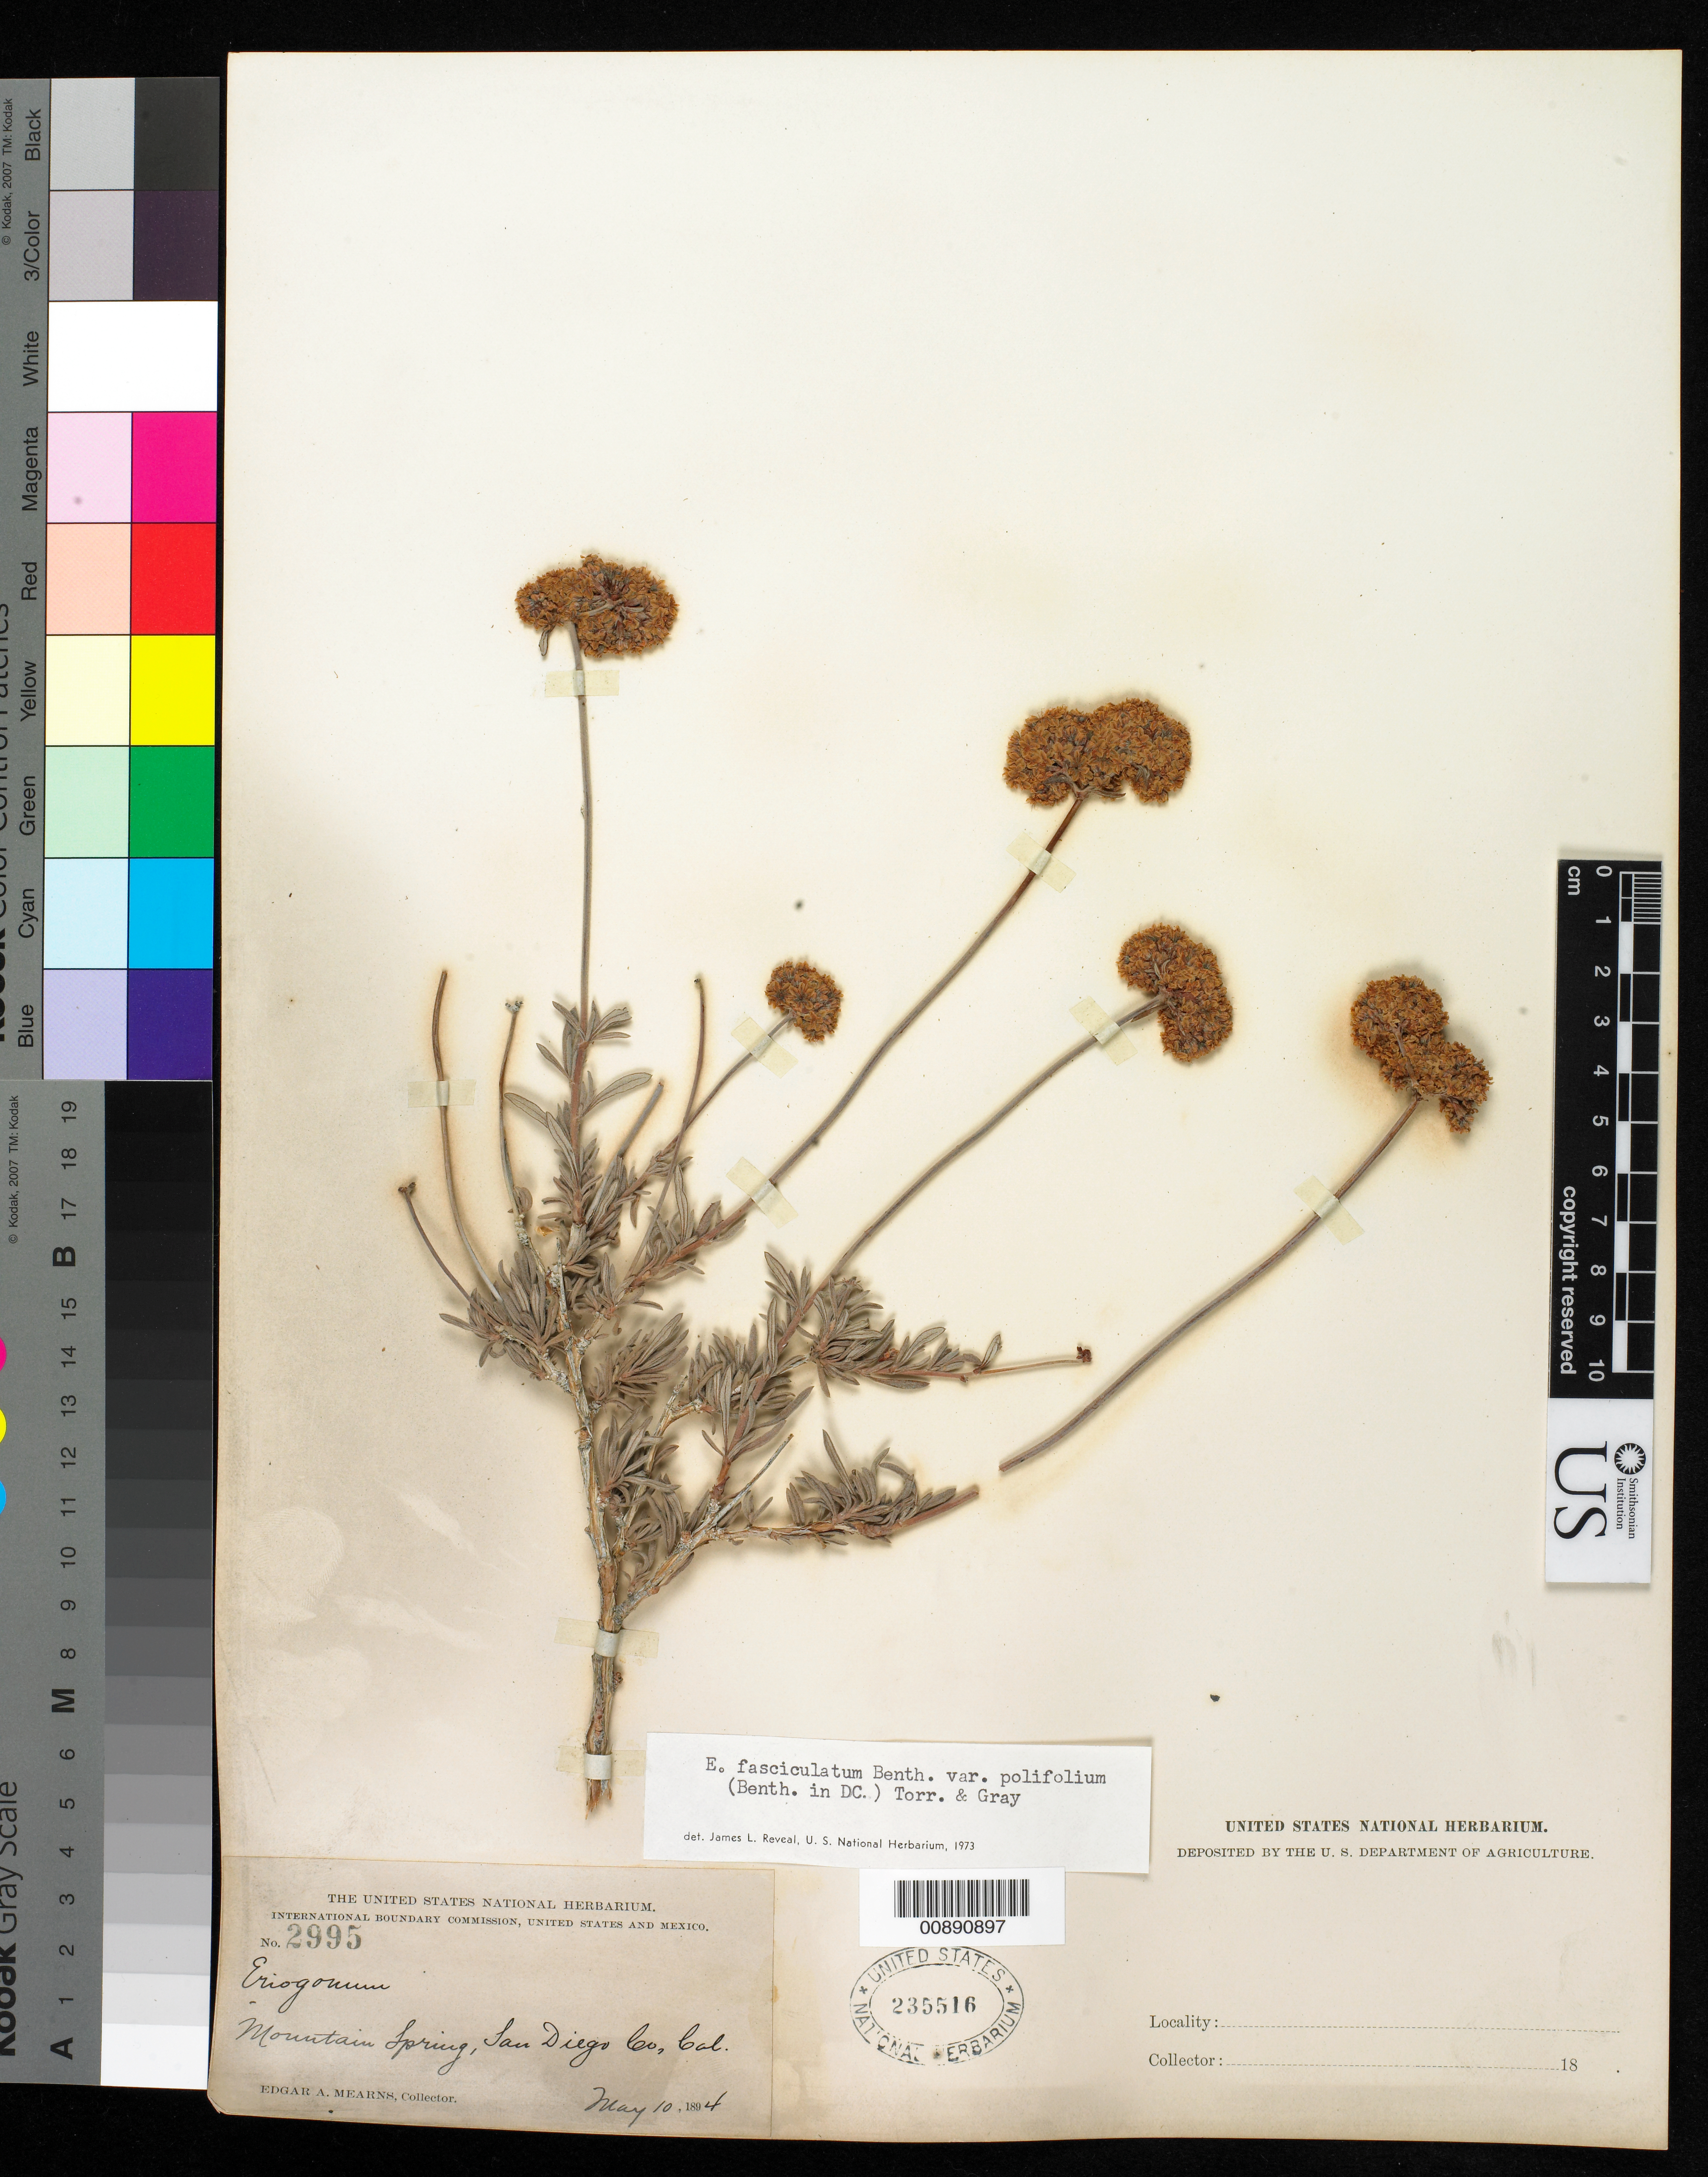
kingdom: Plantae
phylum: Tracheophyta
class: Magnoliopsida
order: Caryophyllales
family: Polygonaceae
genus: Eriogonum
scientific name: Eriogonum fasciculatum var. polifolium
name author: (Benth.) Torr. & A. Gray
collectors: E. A. Mearns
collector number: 2995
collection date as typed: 10 May 1894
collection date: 1894-05-10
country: United States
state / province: California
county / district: San Diego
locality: Mountain Spring, San Diego County, California.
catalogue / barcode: US 235516